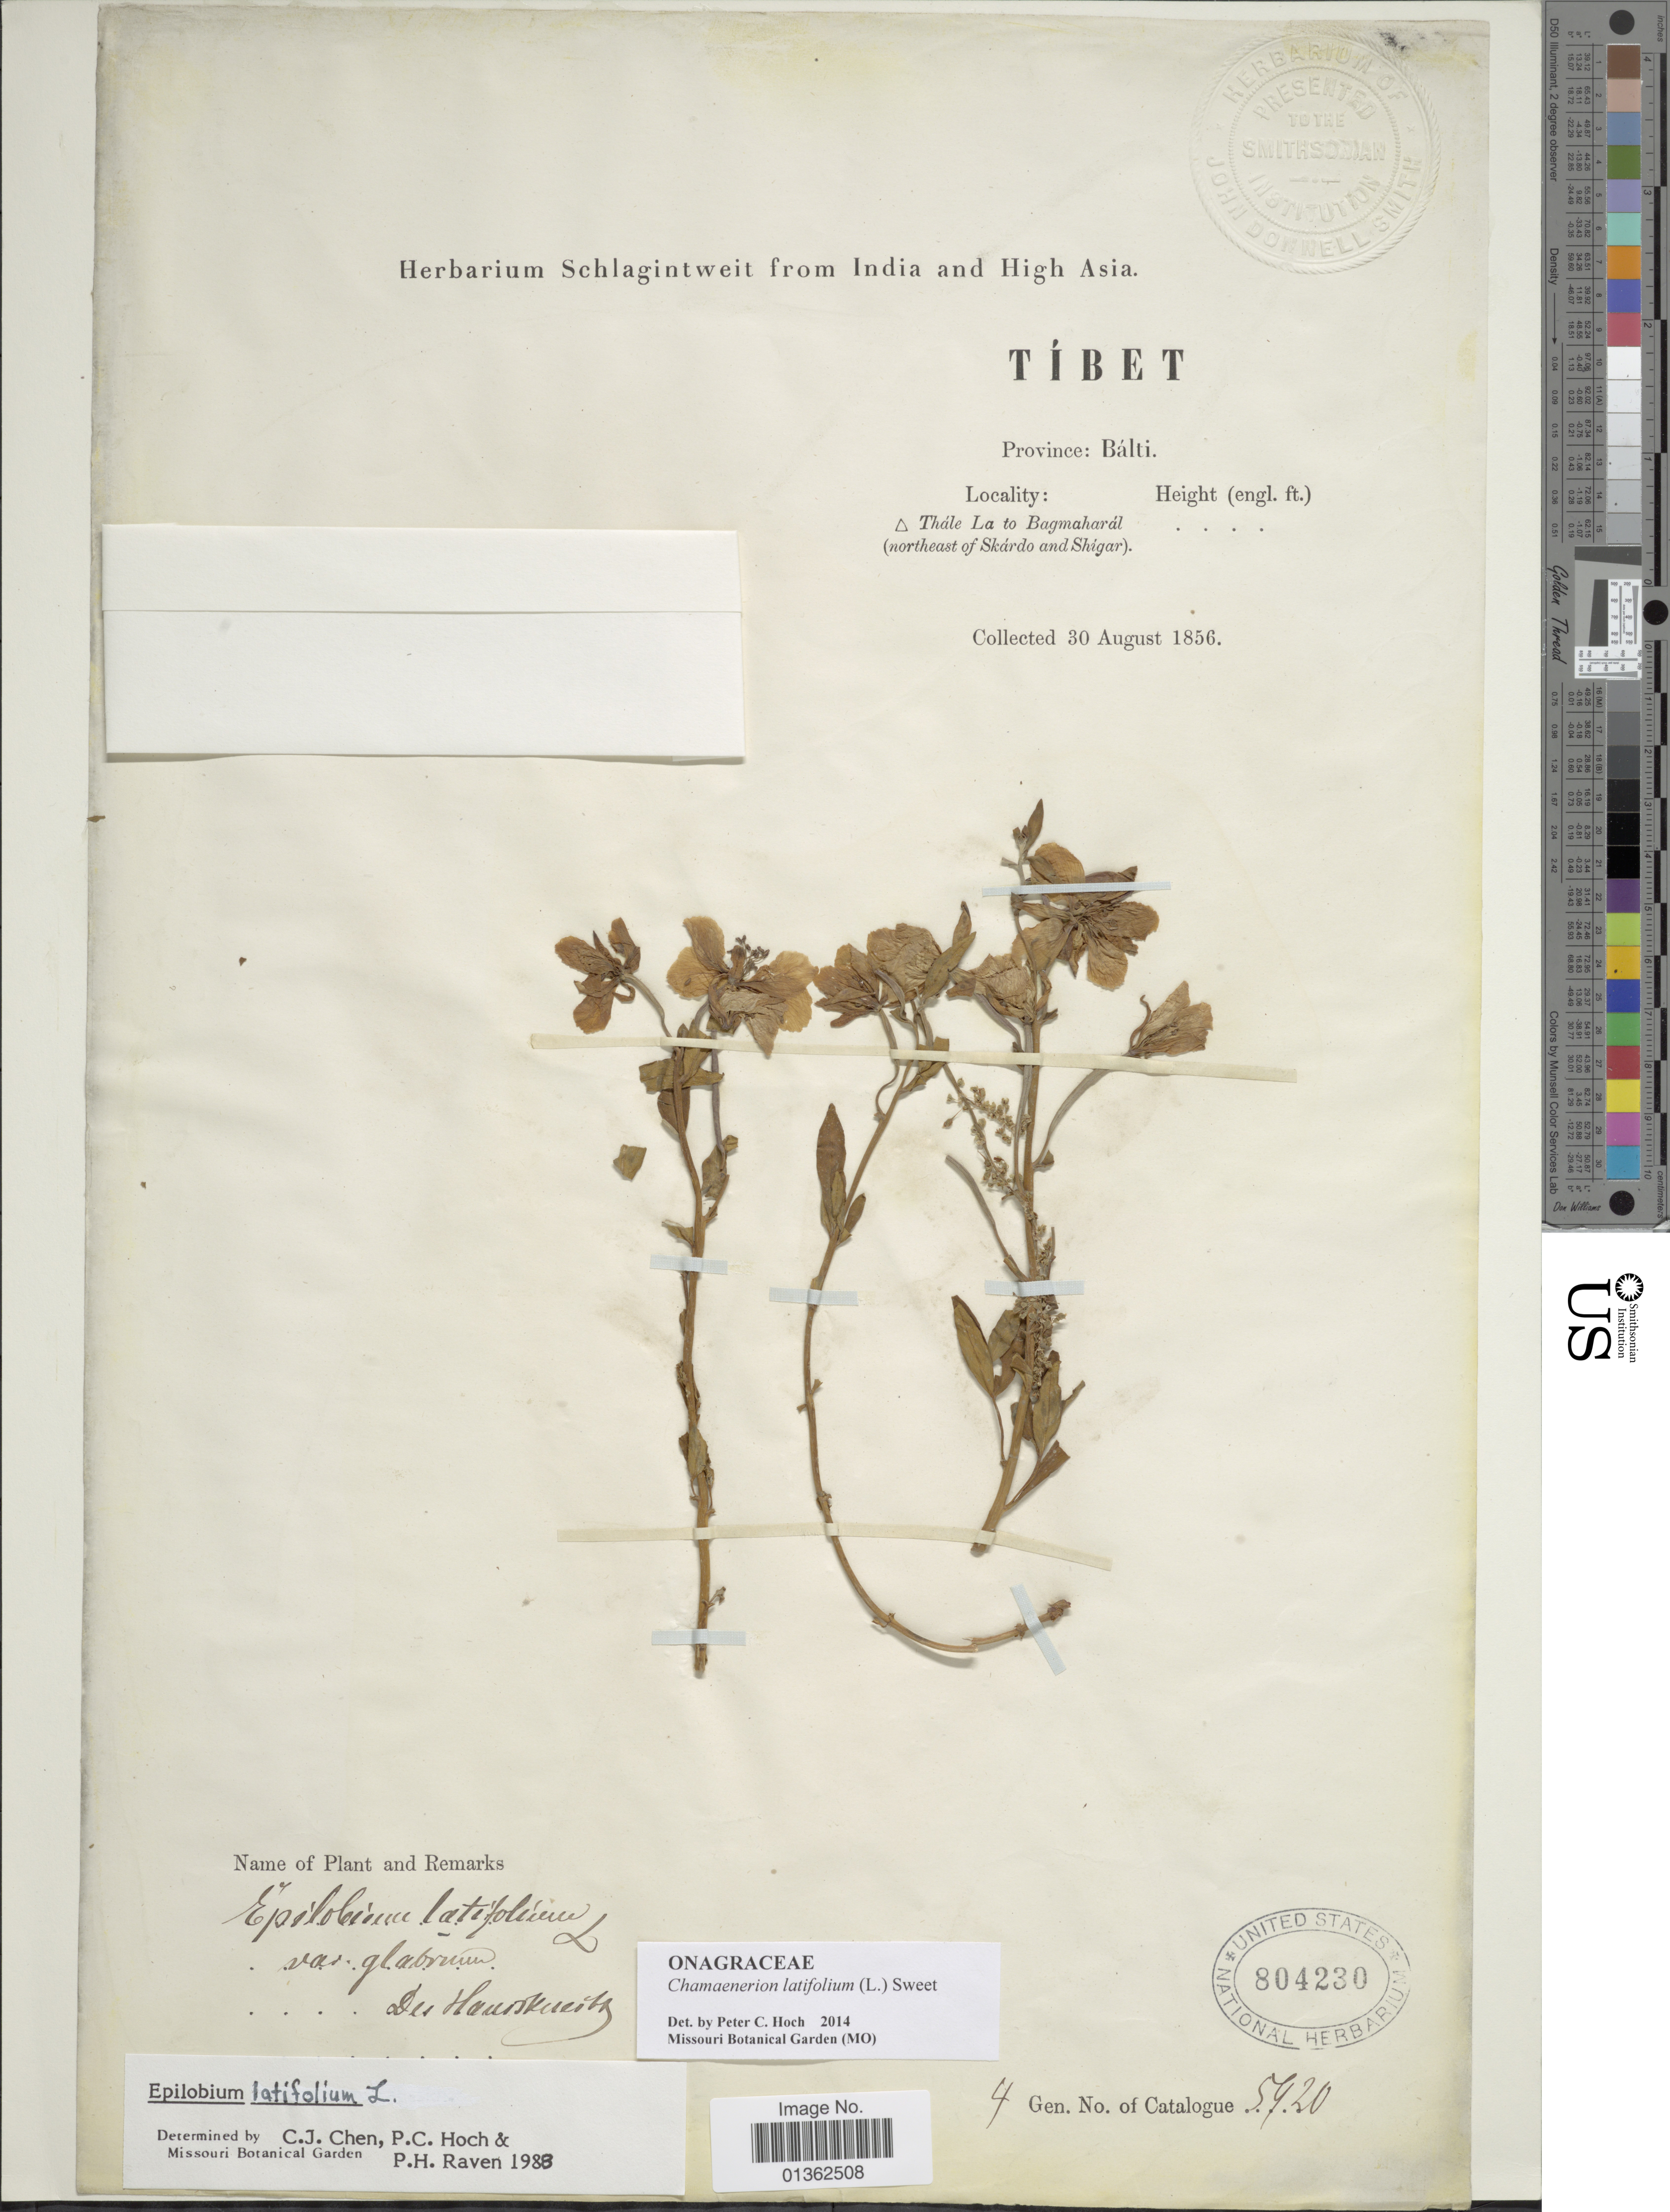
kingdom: Plantae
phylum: Tracheophyta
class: Magnoliopsida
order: Myrtales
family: Onagraceae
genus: Chamaenerion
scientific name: Chamaenerion latifolium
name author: (L.) Th. Fr. & Lange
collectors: Herbarium Schlagintweit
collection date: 1856-08-30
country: Pakistan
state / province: Gilgit-Baltistan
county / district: Tibet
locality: Tibet. Province: Bálti. Thále La to Bagmaharál (northeast of Skárdo and Shigar). [=Skardu, now in Pakistan]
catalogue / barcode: US 804230